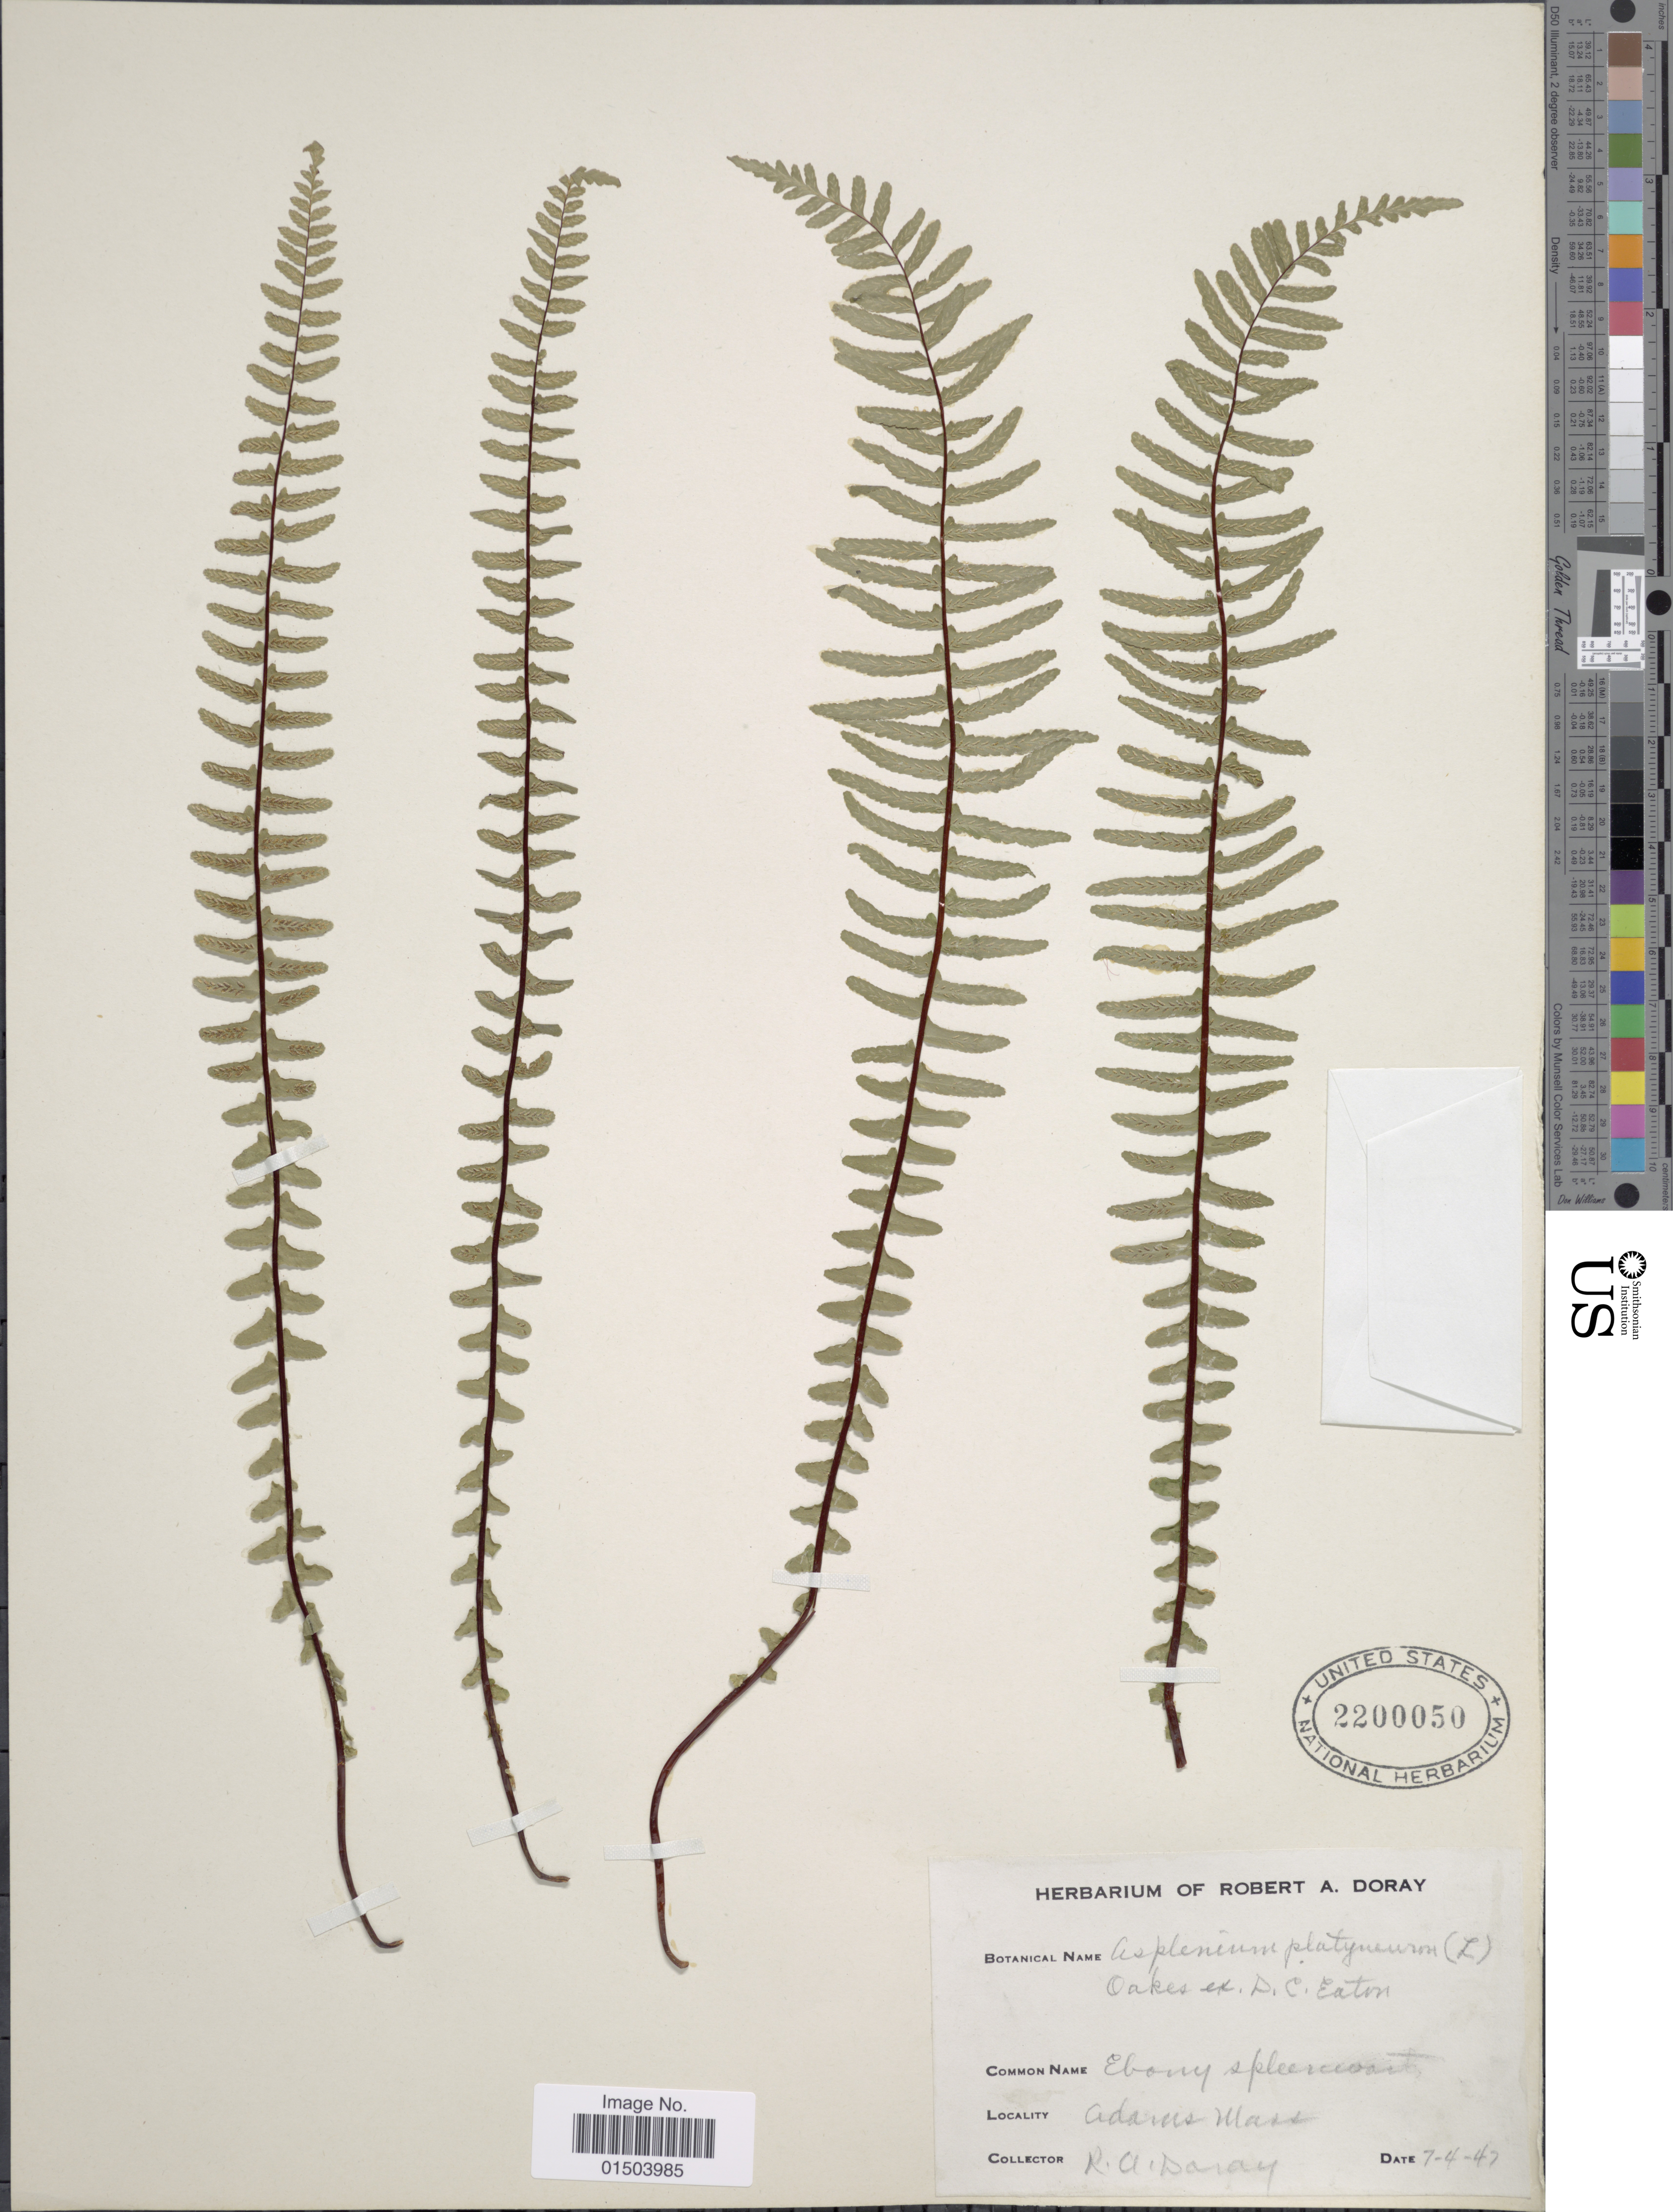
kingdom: Plantae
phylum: Tracheophyta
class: Polypodiopsida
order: Polypodiales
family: Aspleniaceae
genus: Asplenium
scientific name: Asplenium platyneuron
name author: (L.) Britton, Stearns & Poggenb.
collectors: R. Doray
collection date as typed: Transcribed d/m/y: 4/7/47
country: United States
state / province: Massachusetts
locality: Adams.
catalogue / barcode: US 2200050